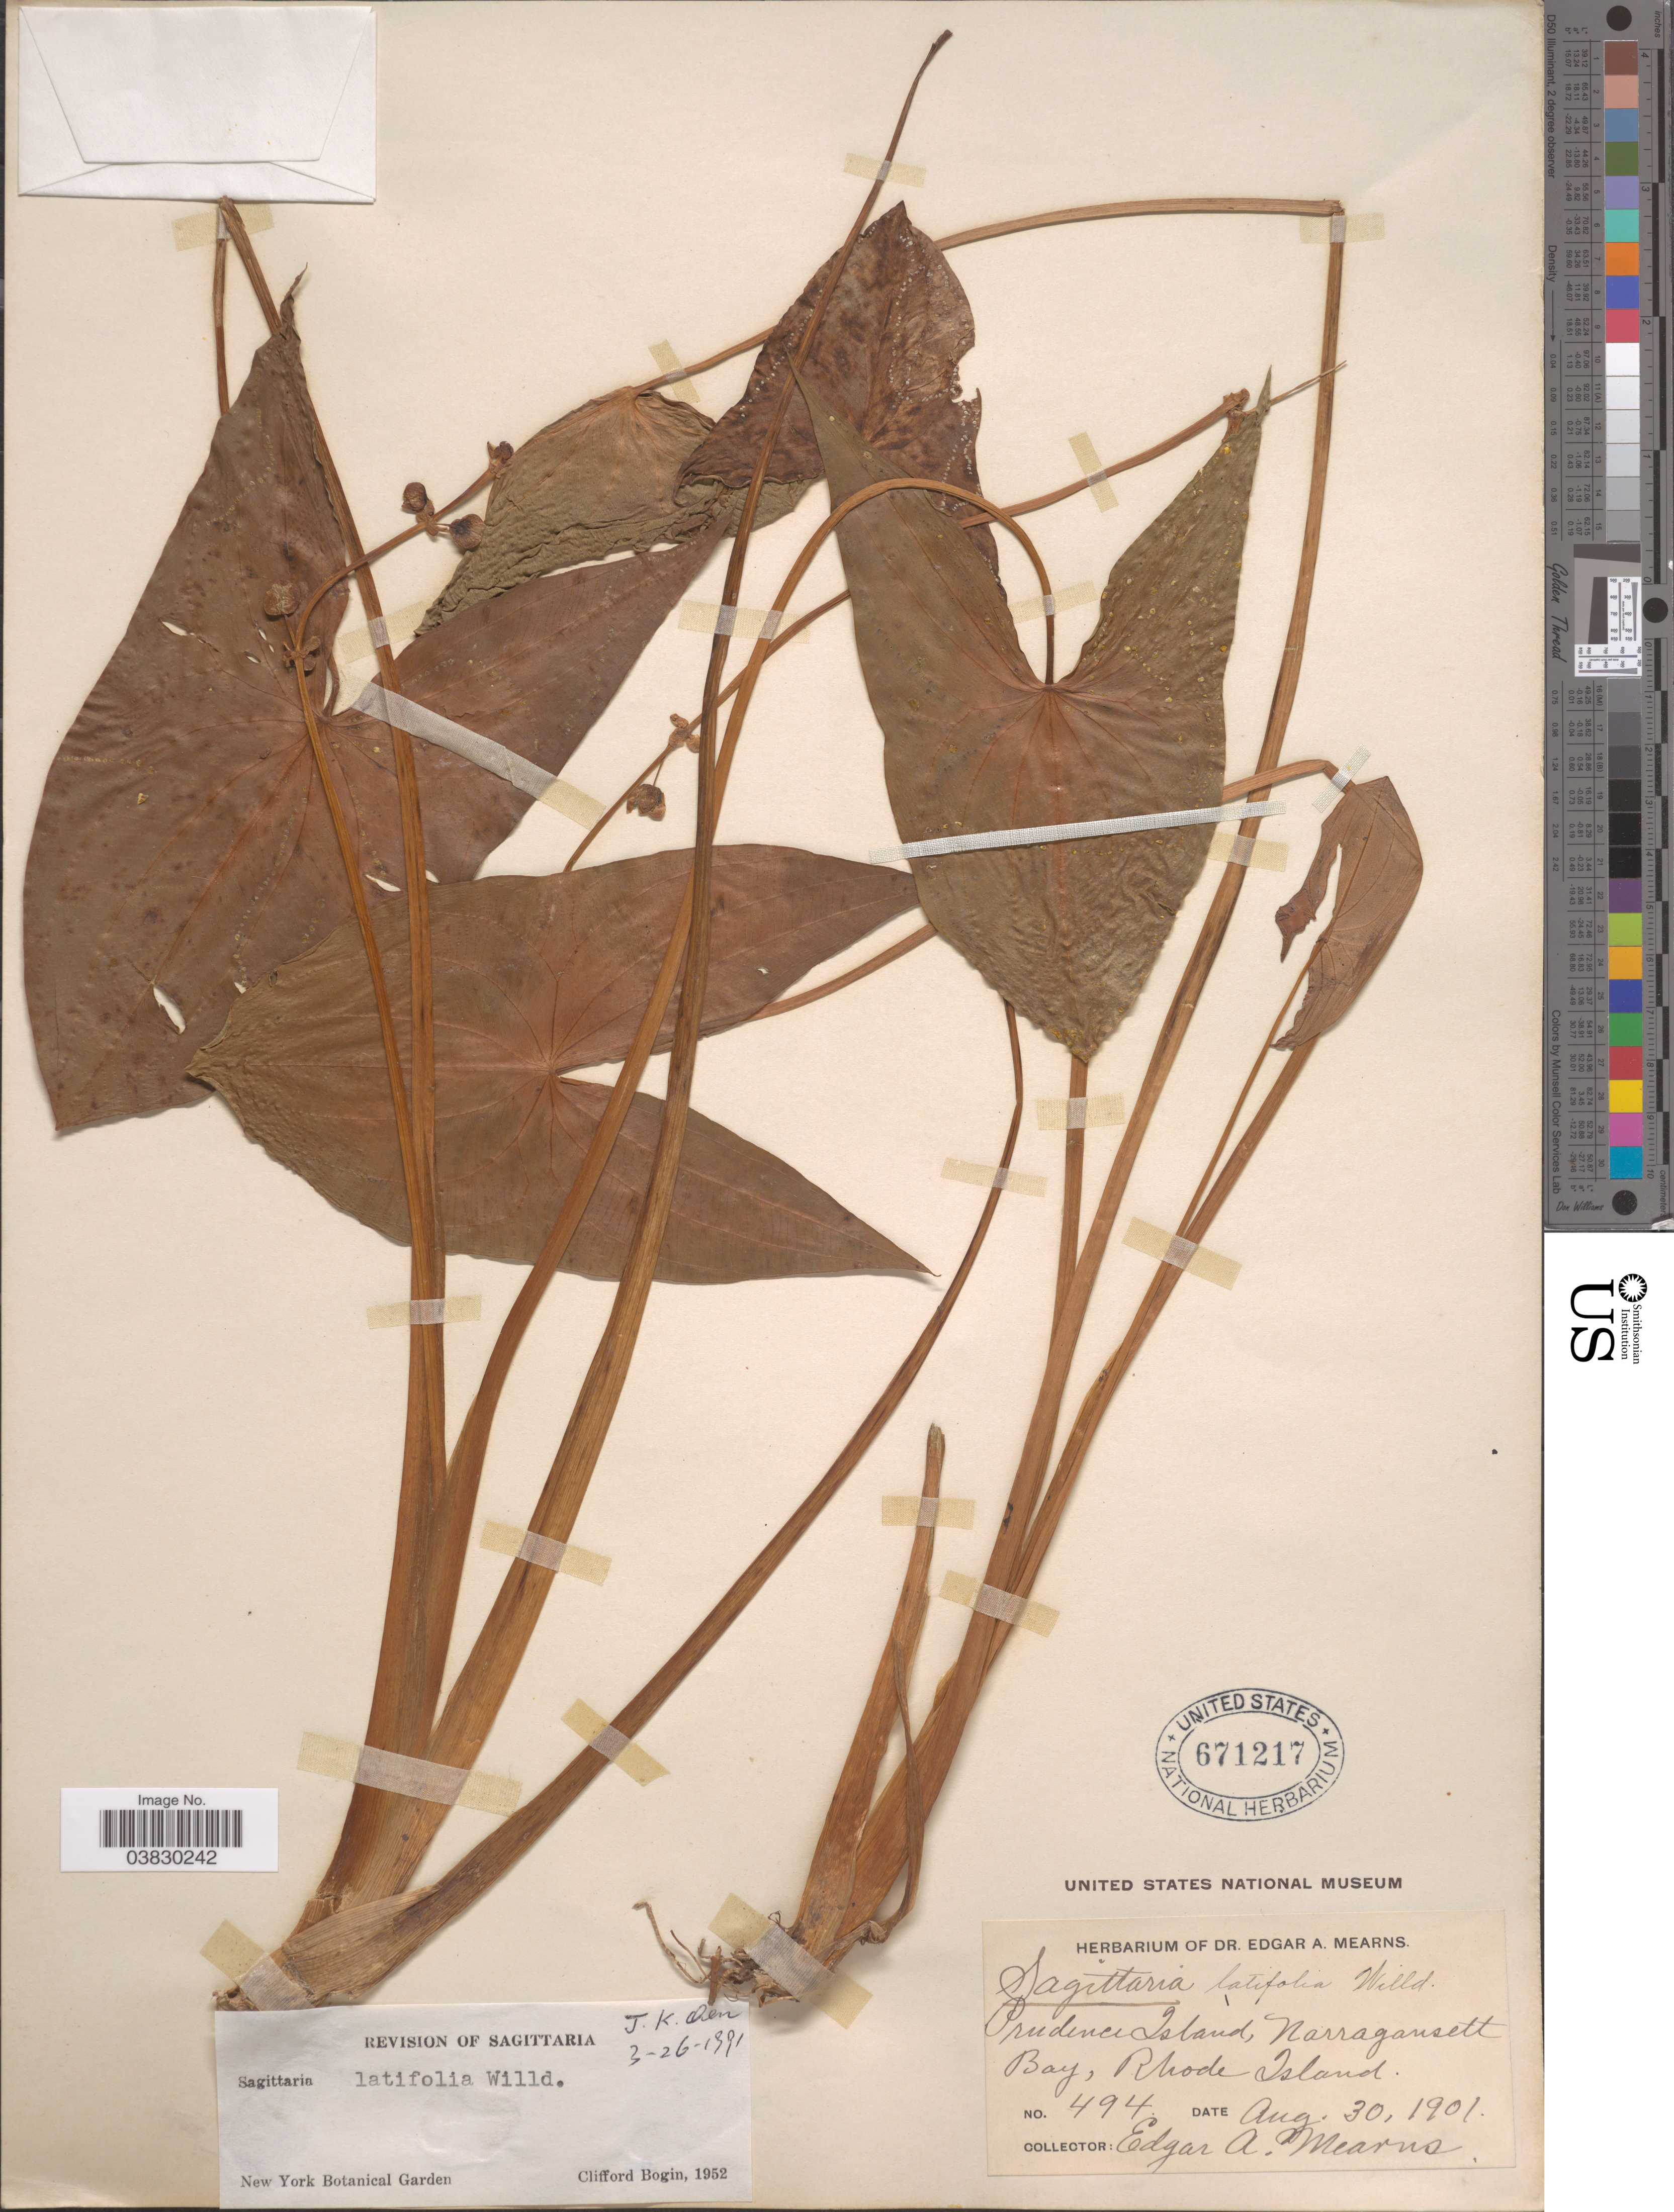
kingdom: Plantae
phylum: Tracheophyta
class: Liliopsida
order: Alismatales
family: Alismataceae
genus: Sagittaria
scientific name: Sagittaria latifolia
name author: Willd.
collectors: E. A. Mearns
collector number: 494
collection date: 1901-08-30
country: United States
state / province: Rhode Island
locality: Prudence Island, Narragansett Bay.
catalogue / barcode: US 671217